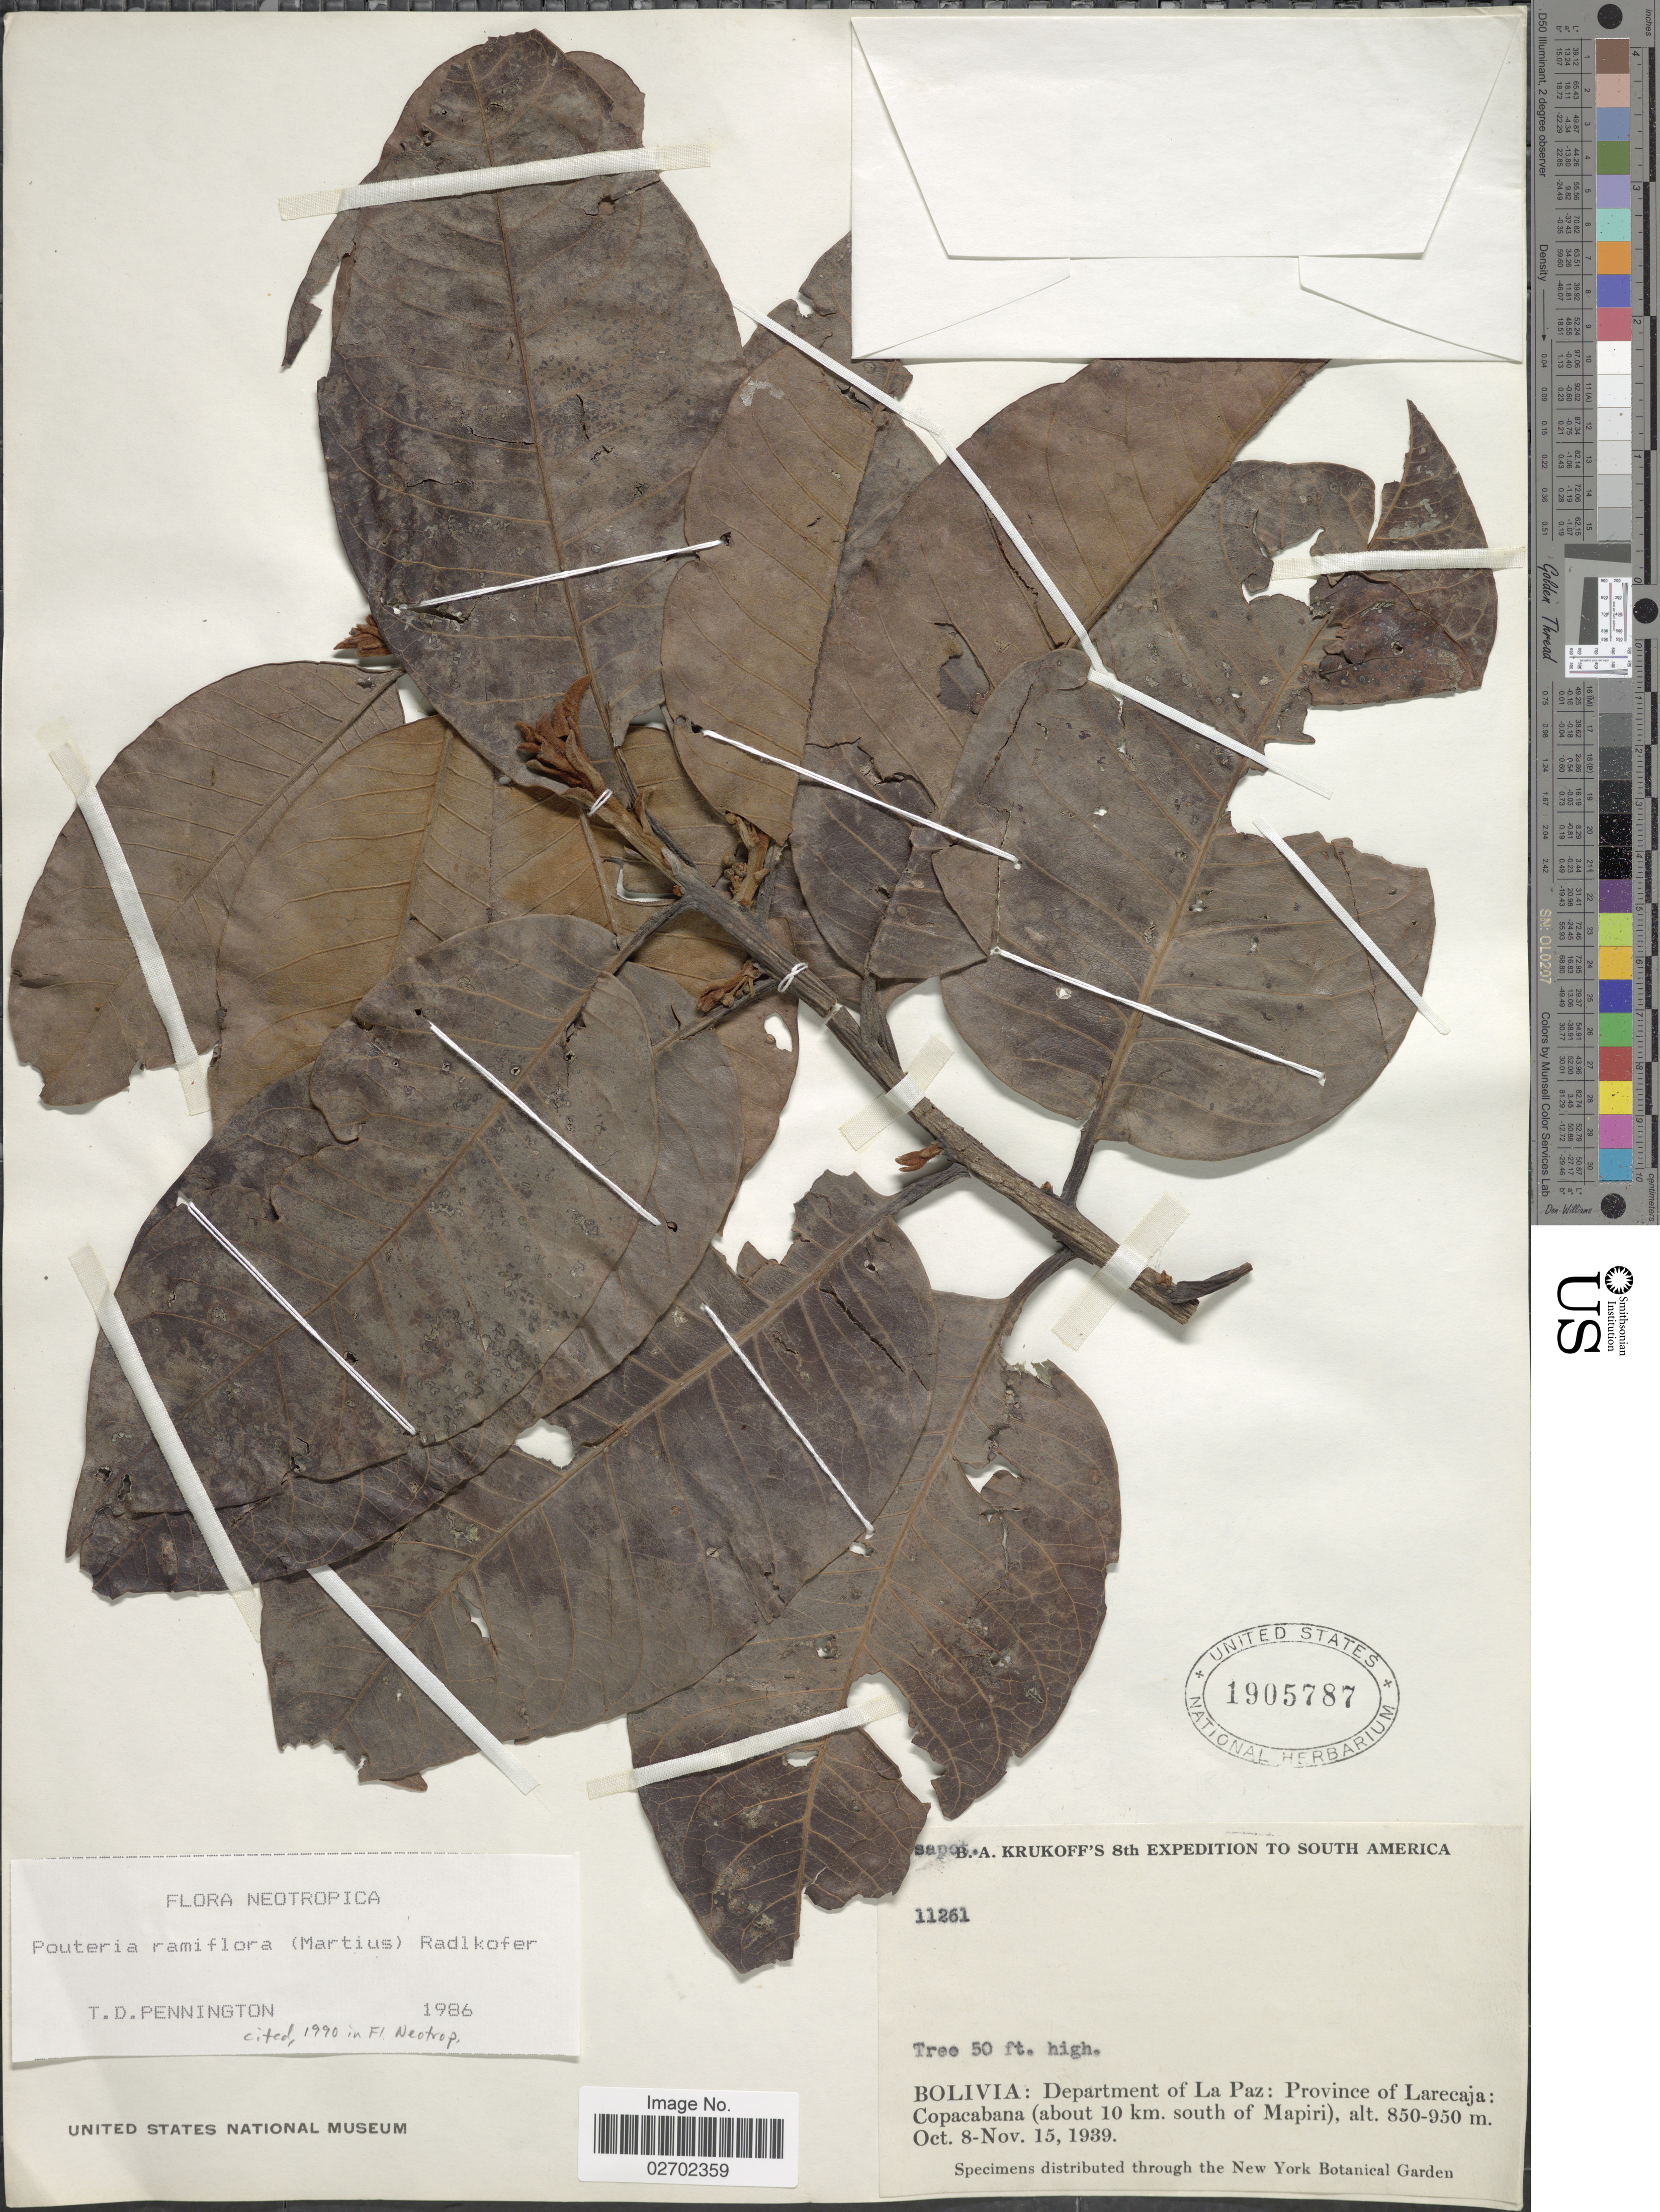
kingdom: Plantae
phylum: Tracheophyta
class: Magnoliopsida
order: Ericales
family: Sapotaceae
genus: Pouteria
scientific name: Pouteria ramiflora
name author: (Mart.) Radlk.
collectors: B. A. Krukoff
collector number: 11261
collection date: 1939-10-08/1939-11-15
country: Bolivia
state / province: La Paz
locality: Department of La Paz: Province of Larecaja: Copacabana (about 10 km south of Mapiri)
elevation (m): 850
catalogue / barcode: US 1905787